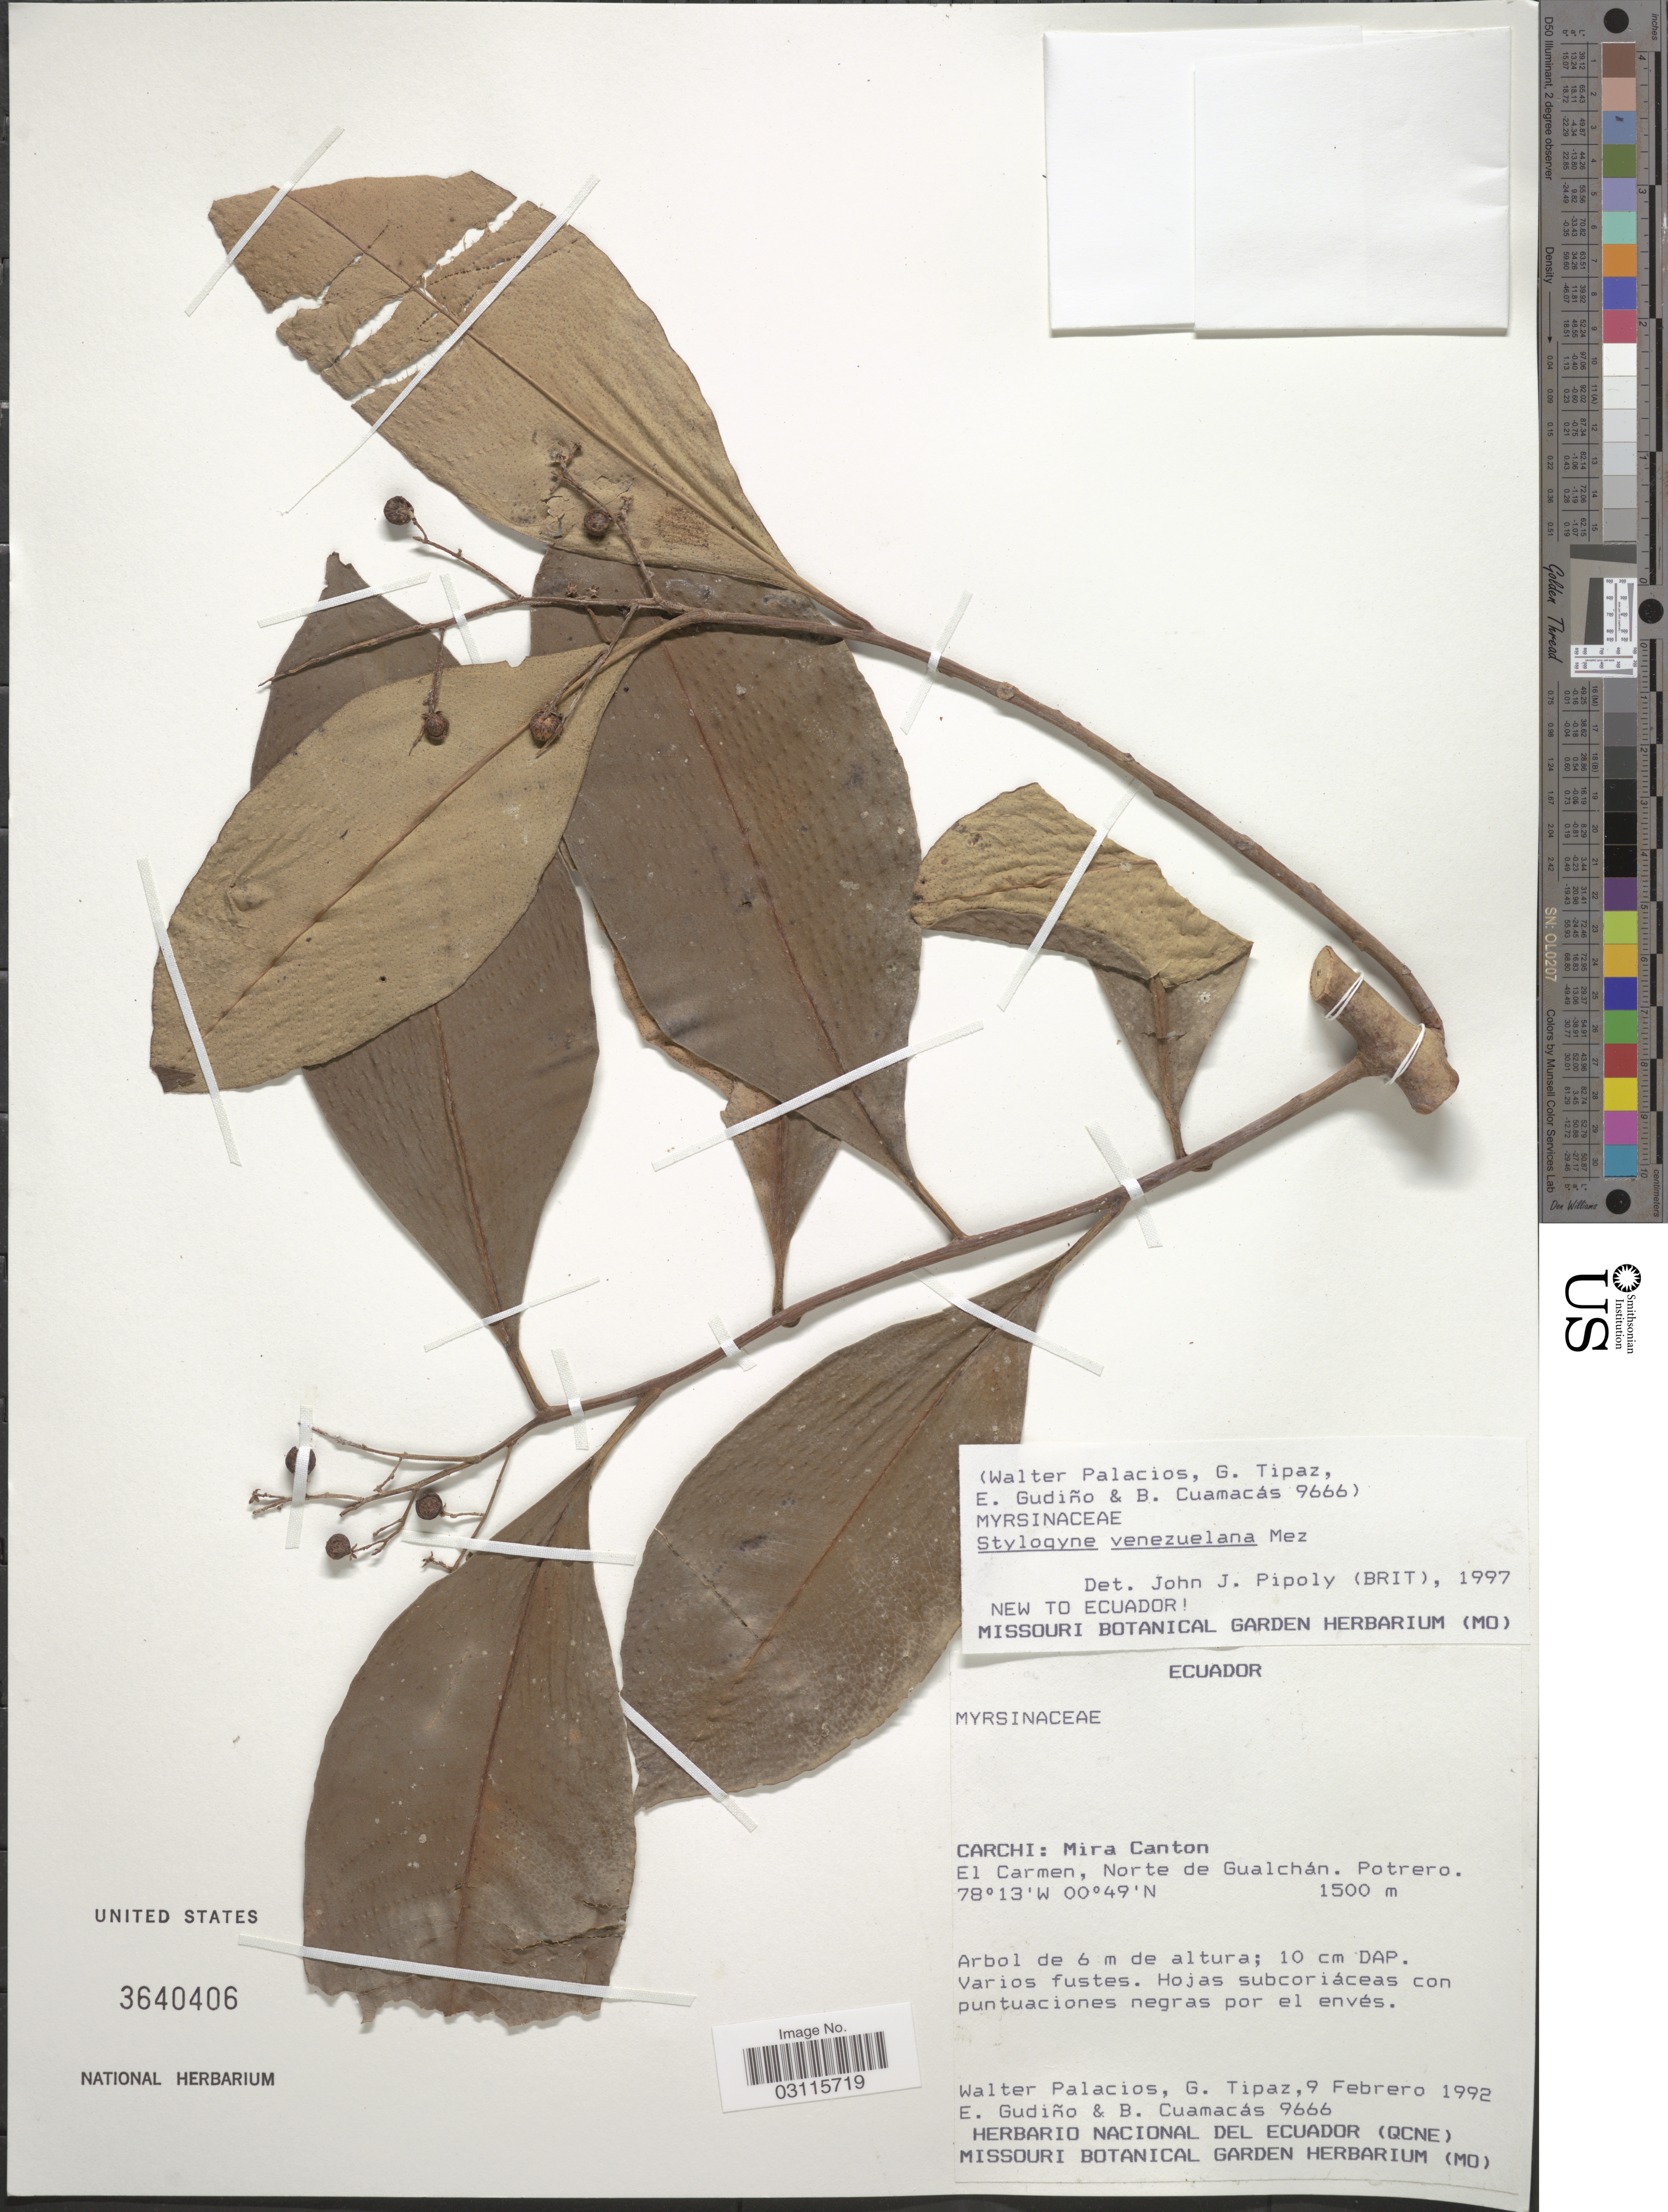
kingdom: Plantae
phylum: Tracheophyta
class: Magnoliopsida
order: Ericales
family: Primulaceae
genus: Stylogyne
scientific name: Stylogyne venezuelana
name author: Mez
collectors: W. Palacios, G. Tipaz, E. Gudiño & B. Cuamacas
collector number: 9666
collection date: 1992-02-09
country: Ecuador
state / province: Carchi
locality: Mira Canton. El Carmen, Norte de Gualchán.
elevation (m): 1500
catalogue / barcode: US 3640406